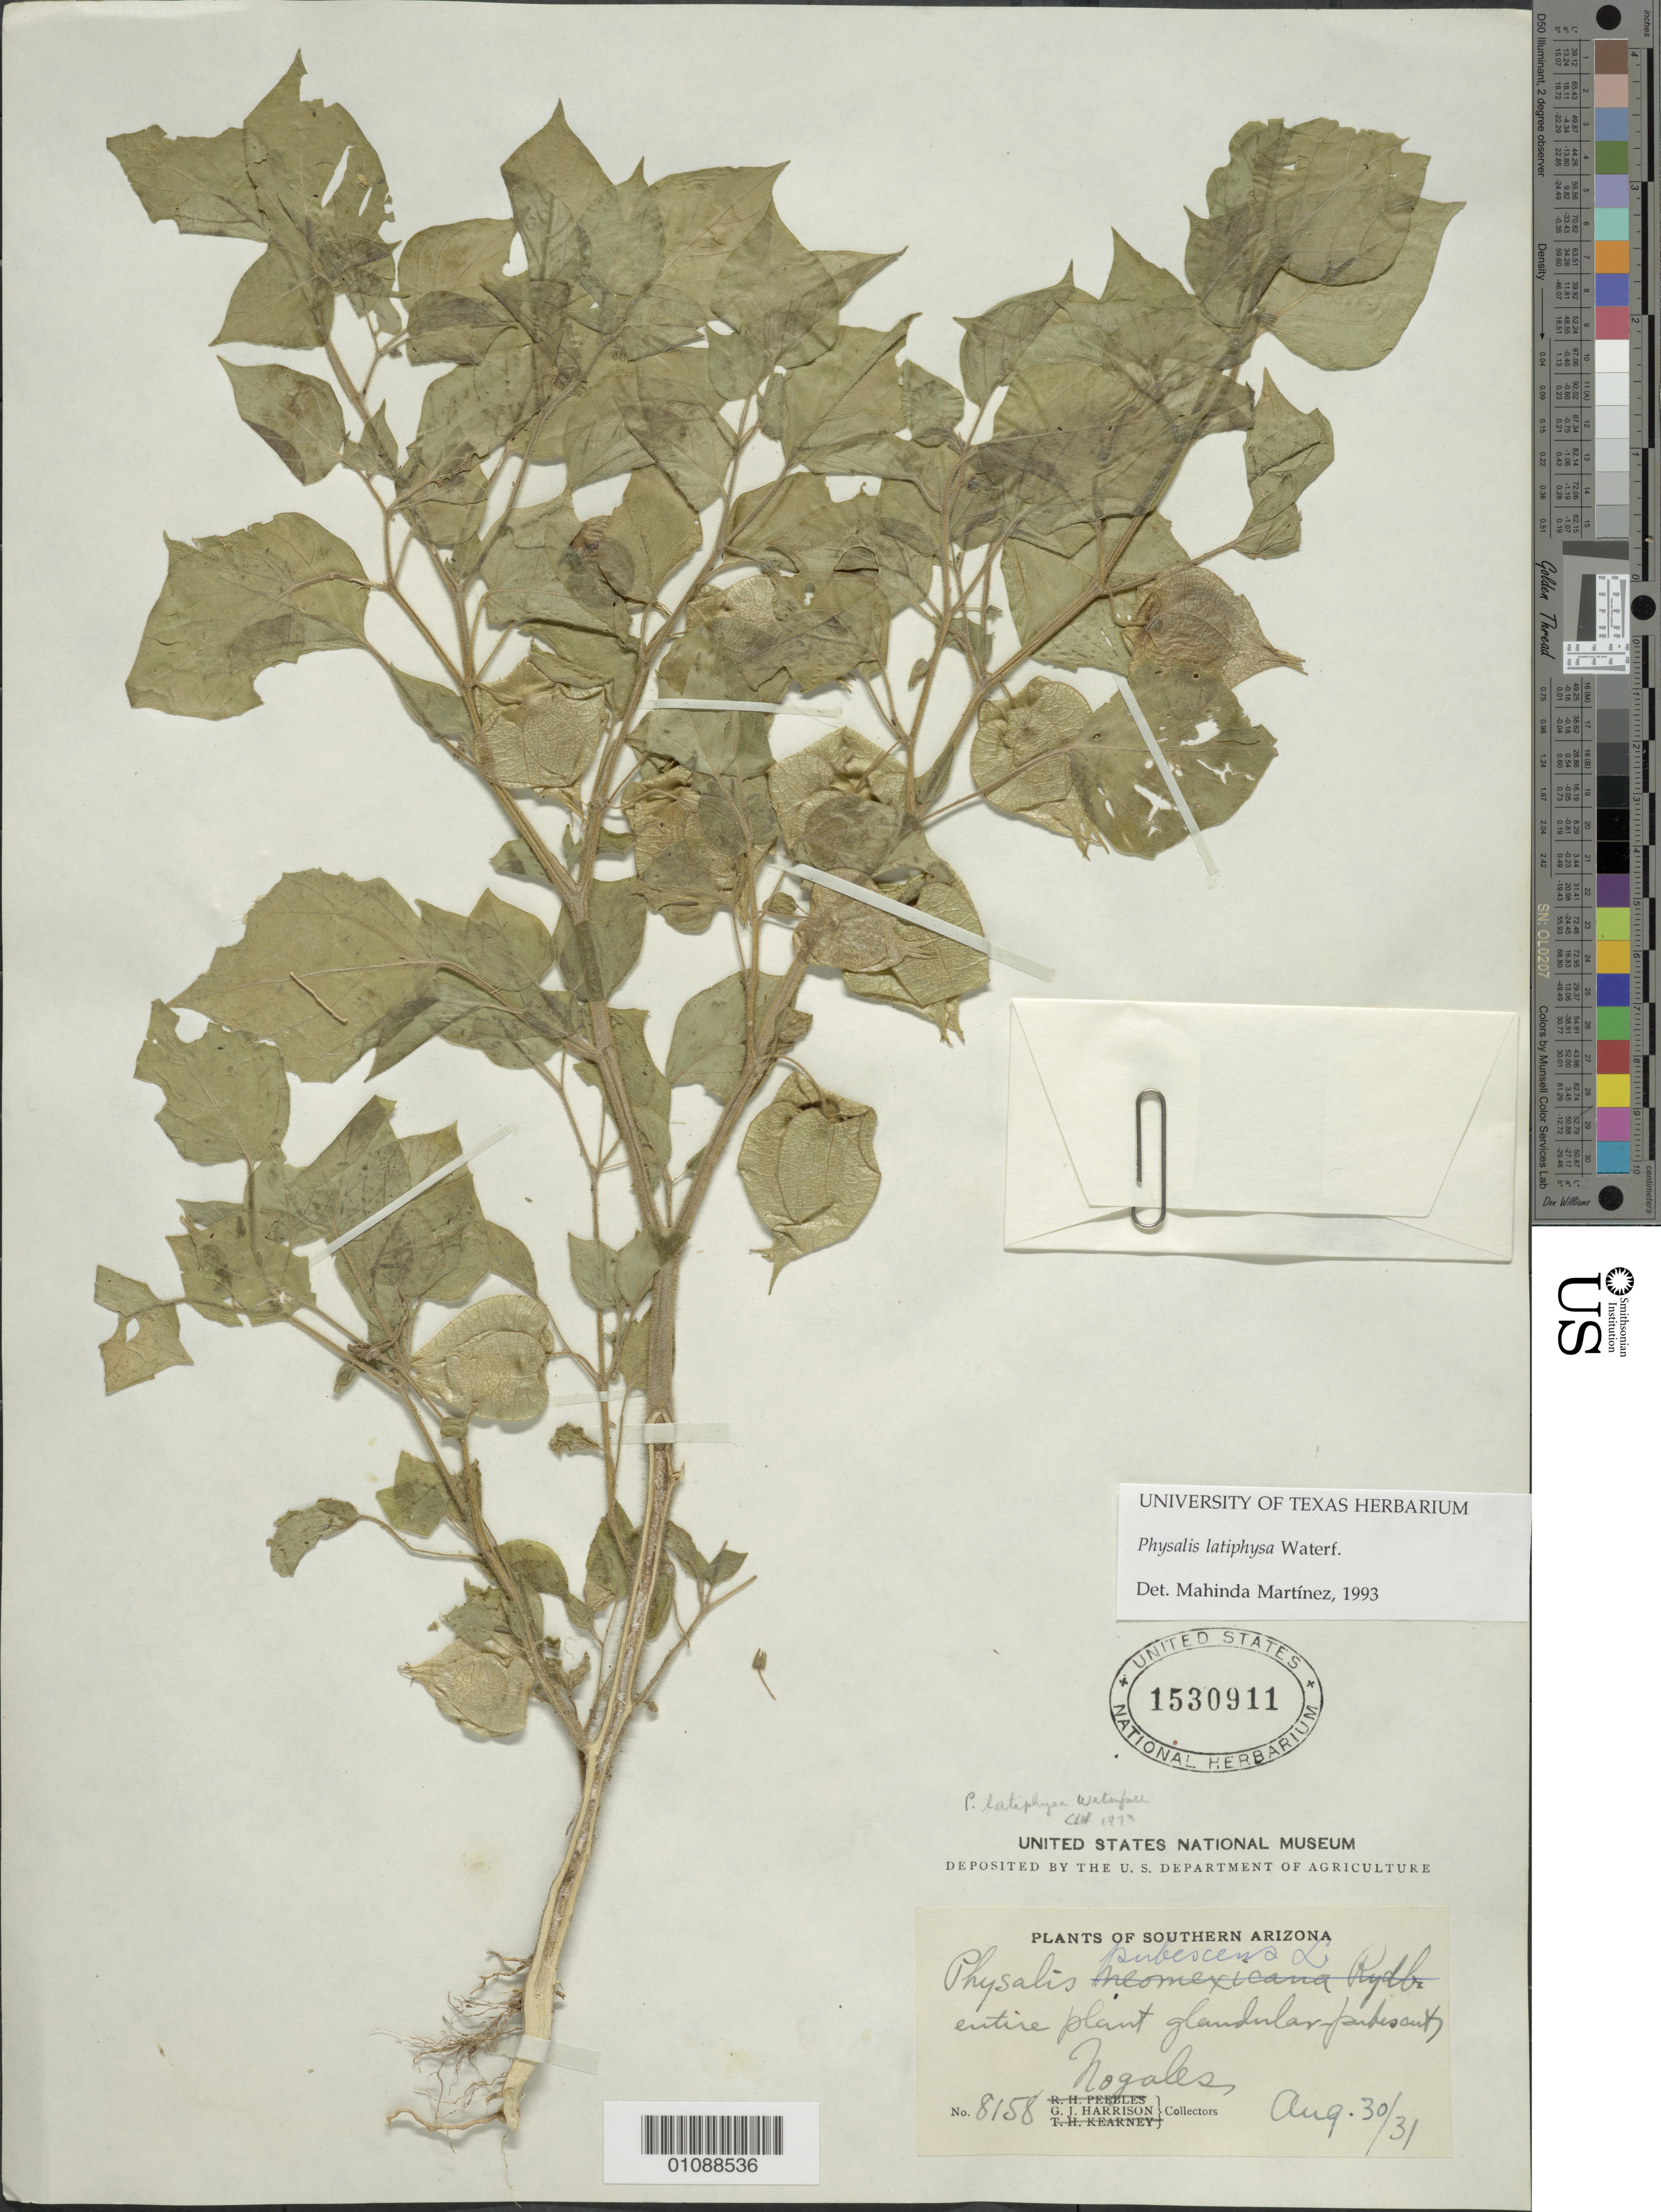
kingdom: Plantae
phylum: Tracheophyta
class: Magnoliopsida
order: Solanales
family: Solanaceae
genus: Physalis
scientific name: Physalis latiphysa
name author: Waterf.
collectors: G. J. Harrison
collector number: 8158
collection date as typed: Transcribed d/m/y: 30/8/31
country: United States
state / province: Arizona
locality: Southern Arizona. Nogales.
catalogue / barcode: US 1530911